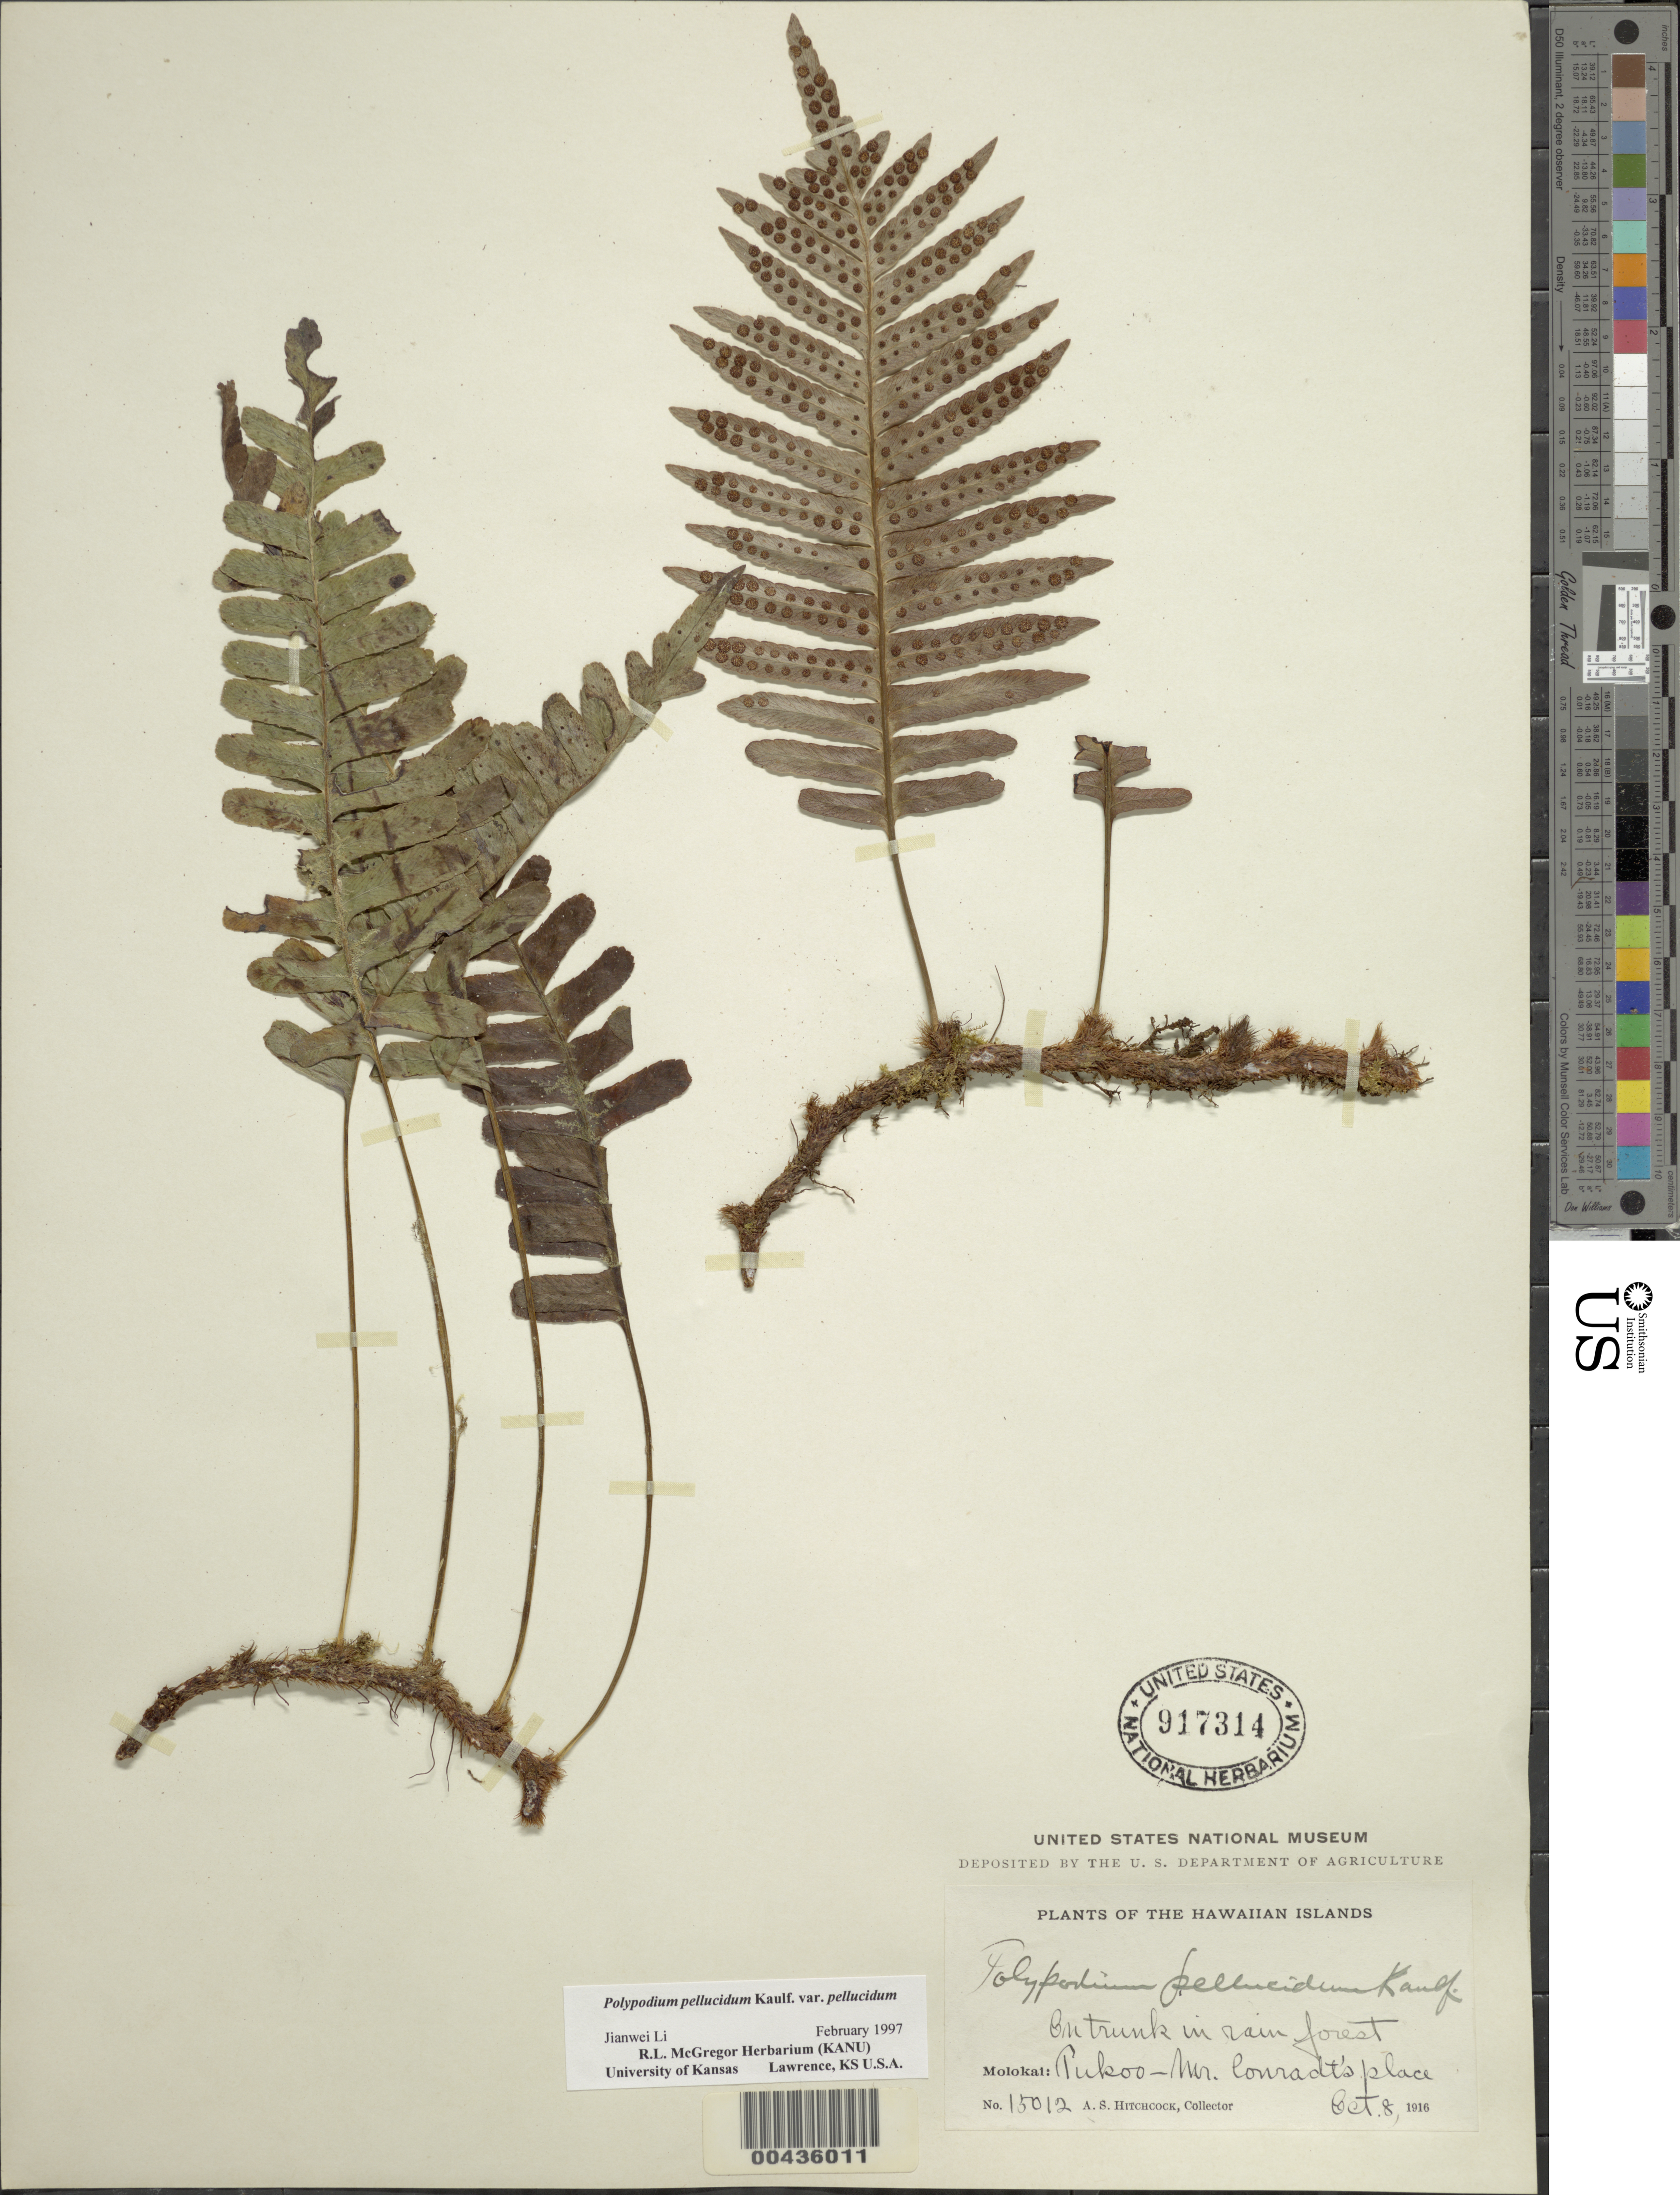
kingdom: Plantae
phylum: Tracheophyta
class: Polypodiopsida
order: Polypodiales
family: Polypodiaceae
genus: Polypodium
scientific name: Polypodium pellucidum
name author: Kaulf.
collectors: A. S. Hitchcock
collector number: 15012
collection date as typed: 8 Oct 1916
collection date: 1916-10-08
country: United States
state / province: Hawaii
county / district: Maui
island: Moloka'i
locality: Pukoo-Mr. Conradt's place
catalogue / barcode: US 917314